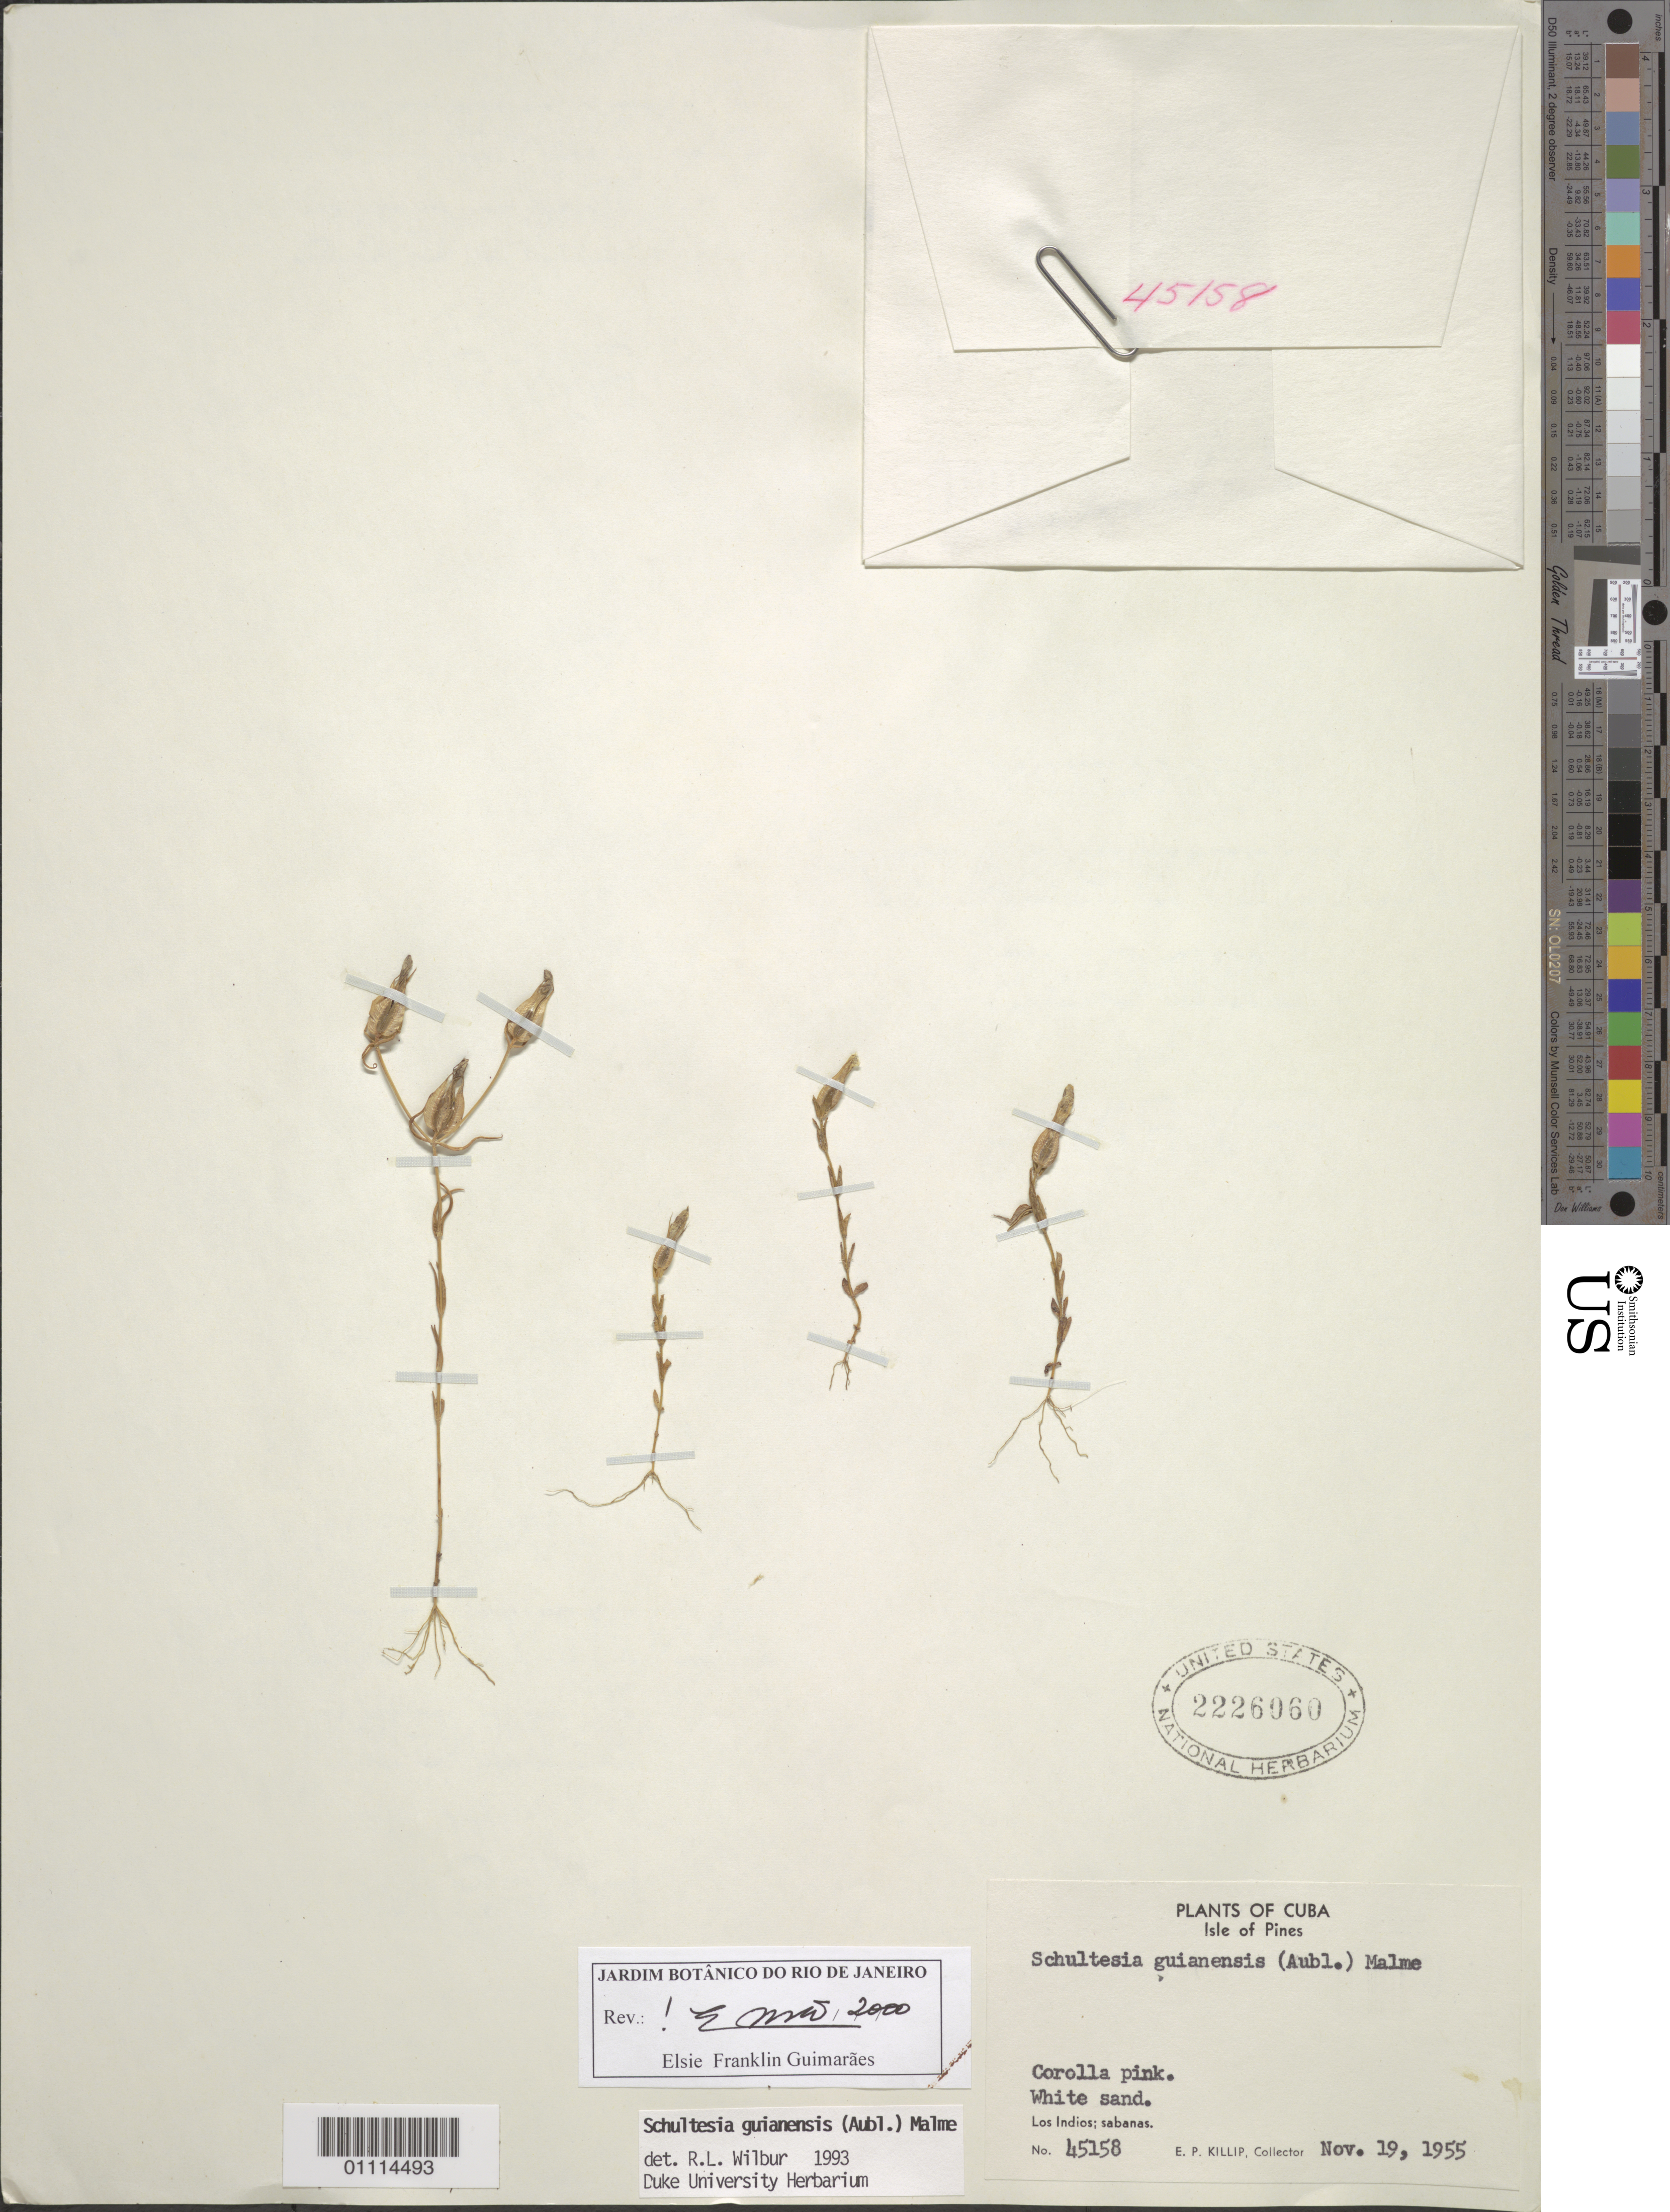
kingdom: Plantae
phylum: Tracheophyta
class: Magnoliopsida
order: Gentianales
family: Gentianaceae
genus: Schultesia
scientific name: Schultesia guianensis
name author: (Aubl.) Malme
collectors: E. P. Killip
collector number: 45158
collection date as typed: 19 Nov 1955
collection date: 1955-11-19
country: Cuba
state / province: Isla de La Juventud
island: Isla de la Juventud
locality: Los Indios; sabanas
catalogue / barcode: US 2226060